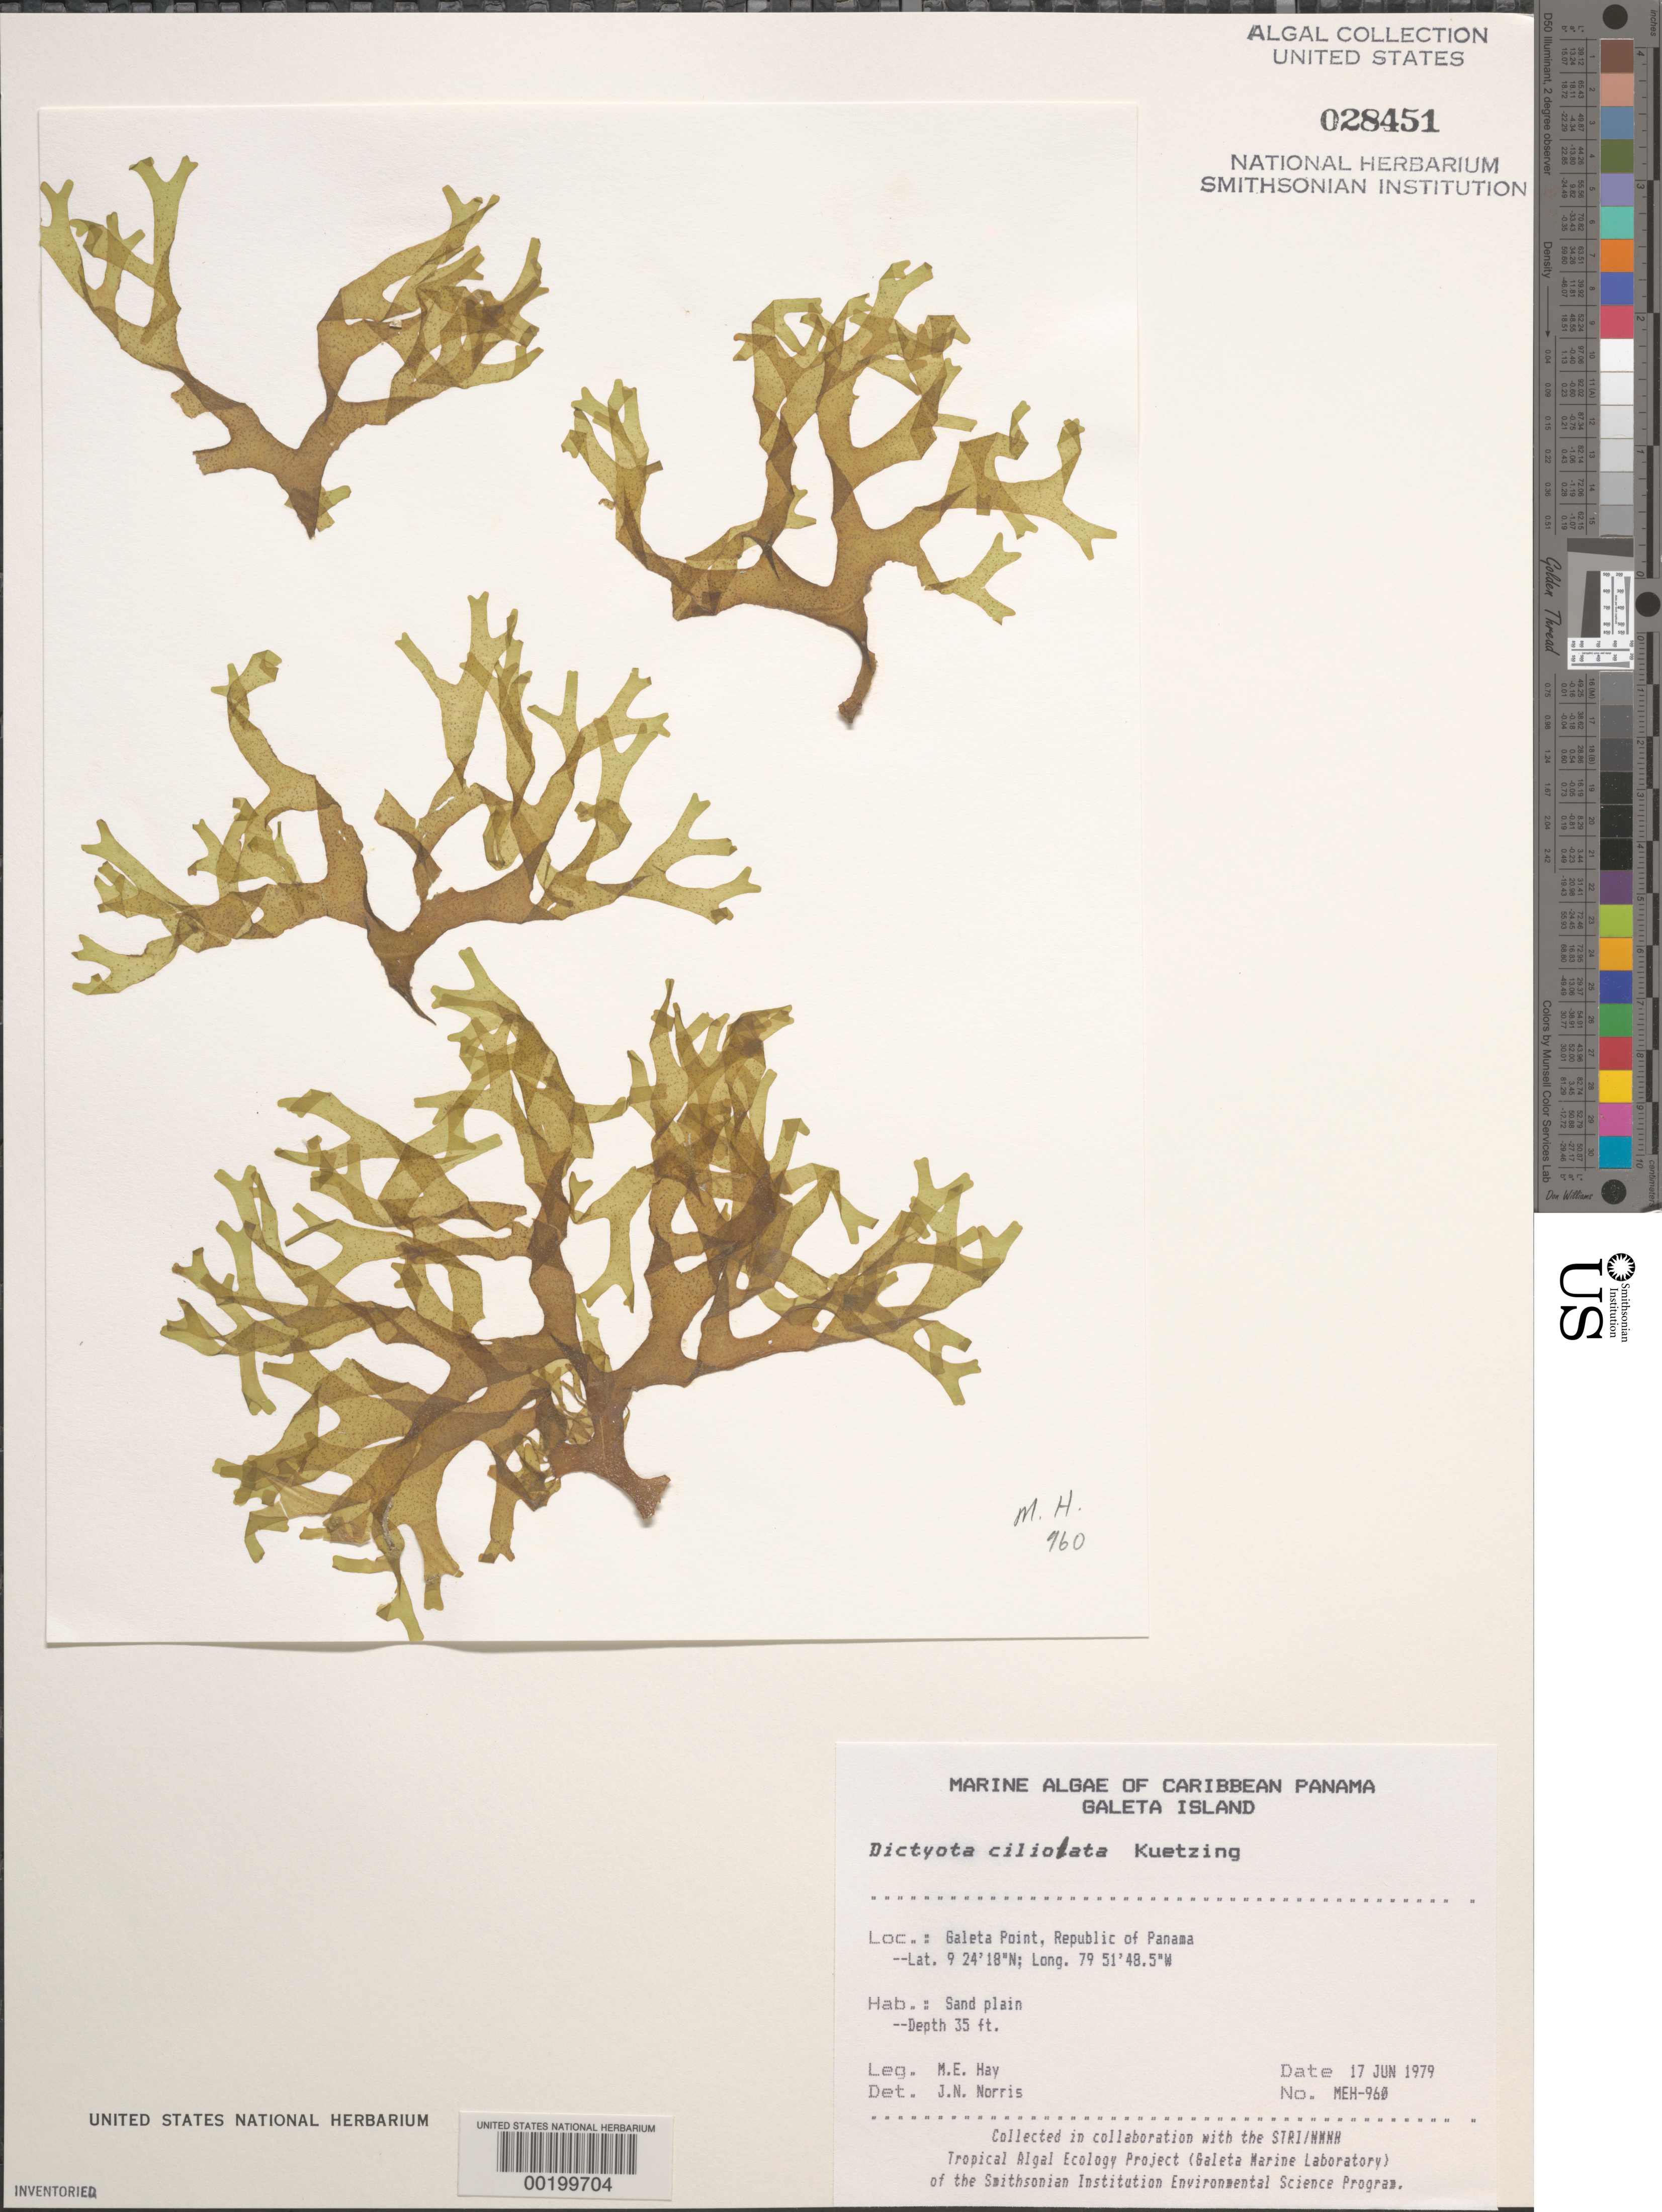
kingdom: Chromista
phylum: Ochrophyta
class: Phaeophyceae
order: Dictyotales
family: Dictyotaceae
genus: Dictyota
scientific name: Dictyota ciliolata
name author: Sond. ex Kütz.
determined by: Norris, James N.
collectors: M. E. Hay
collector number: MEH-960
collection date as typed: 17 Jun 1979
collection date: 1979-06-17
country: Panama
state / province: Colón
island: Galeta Island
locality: Galeta Point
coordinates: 9 24' 18" N, 79 51' 48.5" W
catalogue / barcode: US 28451